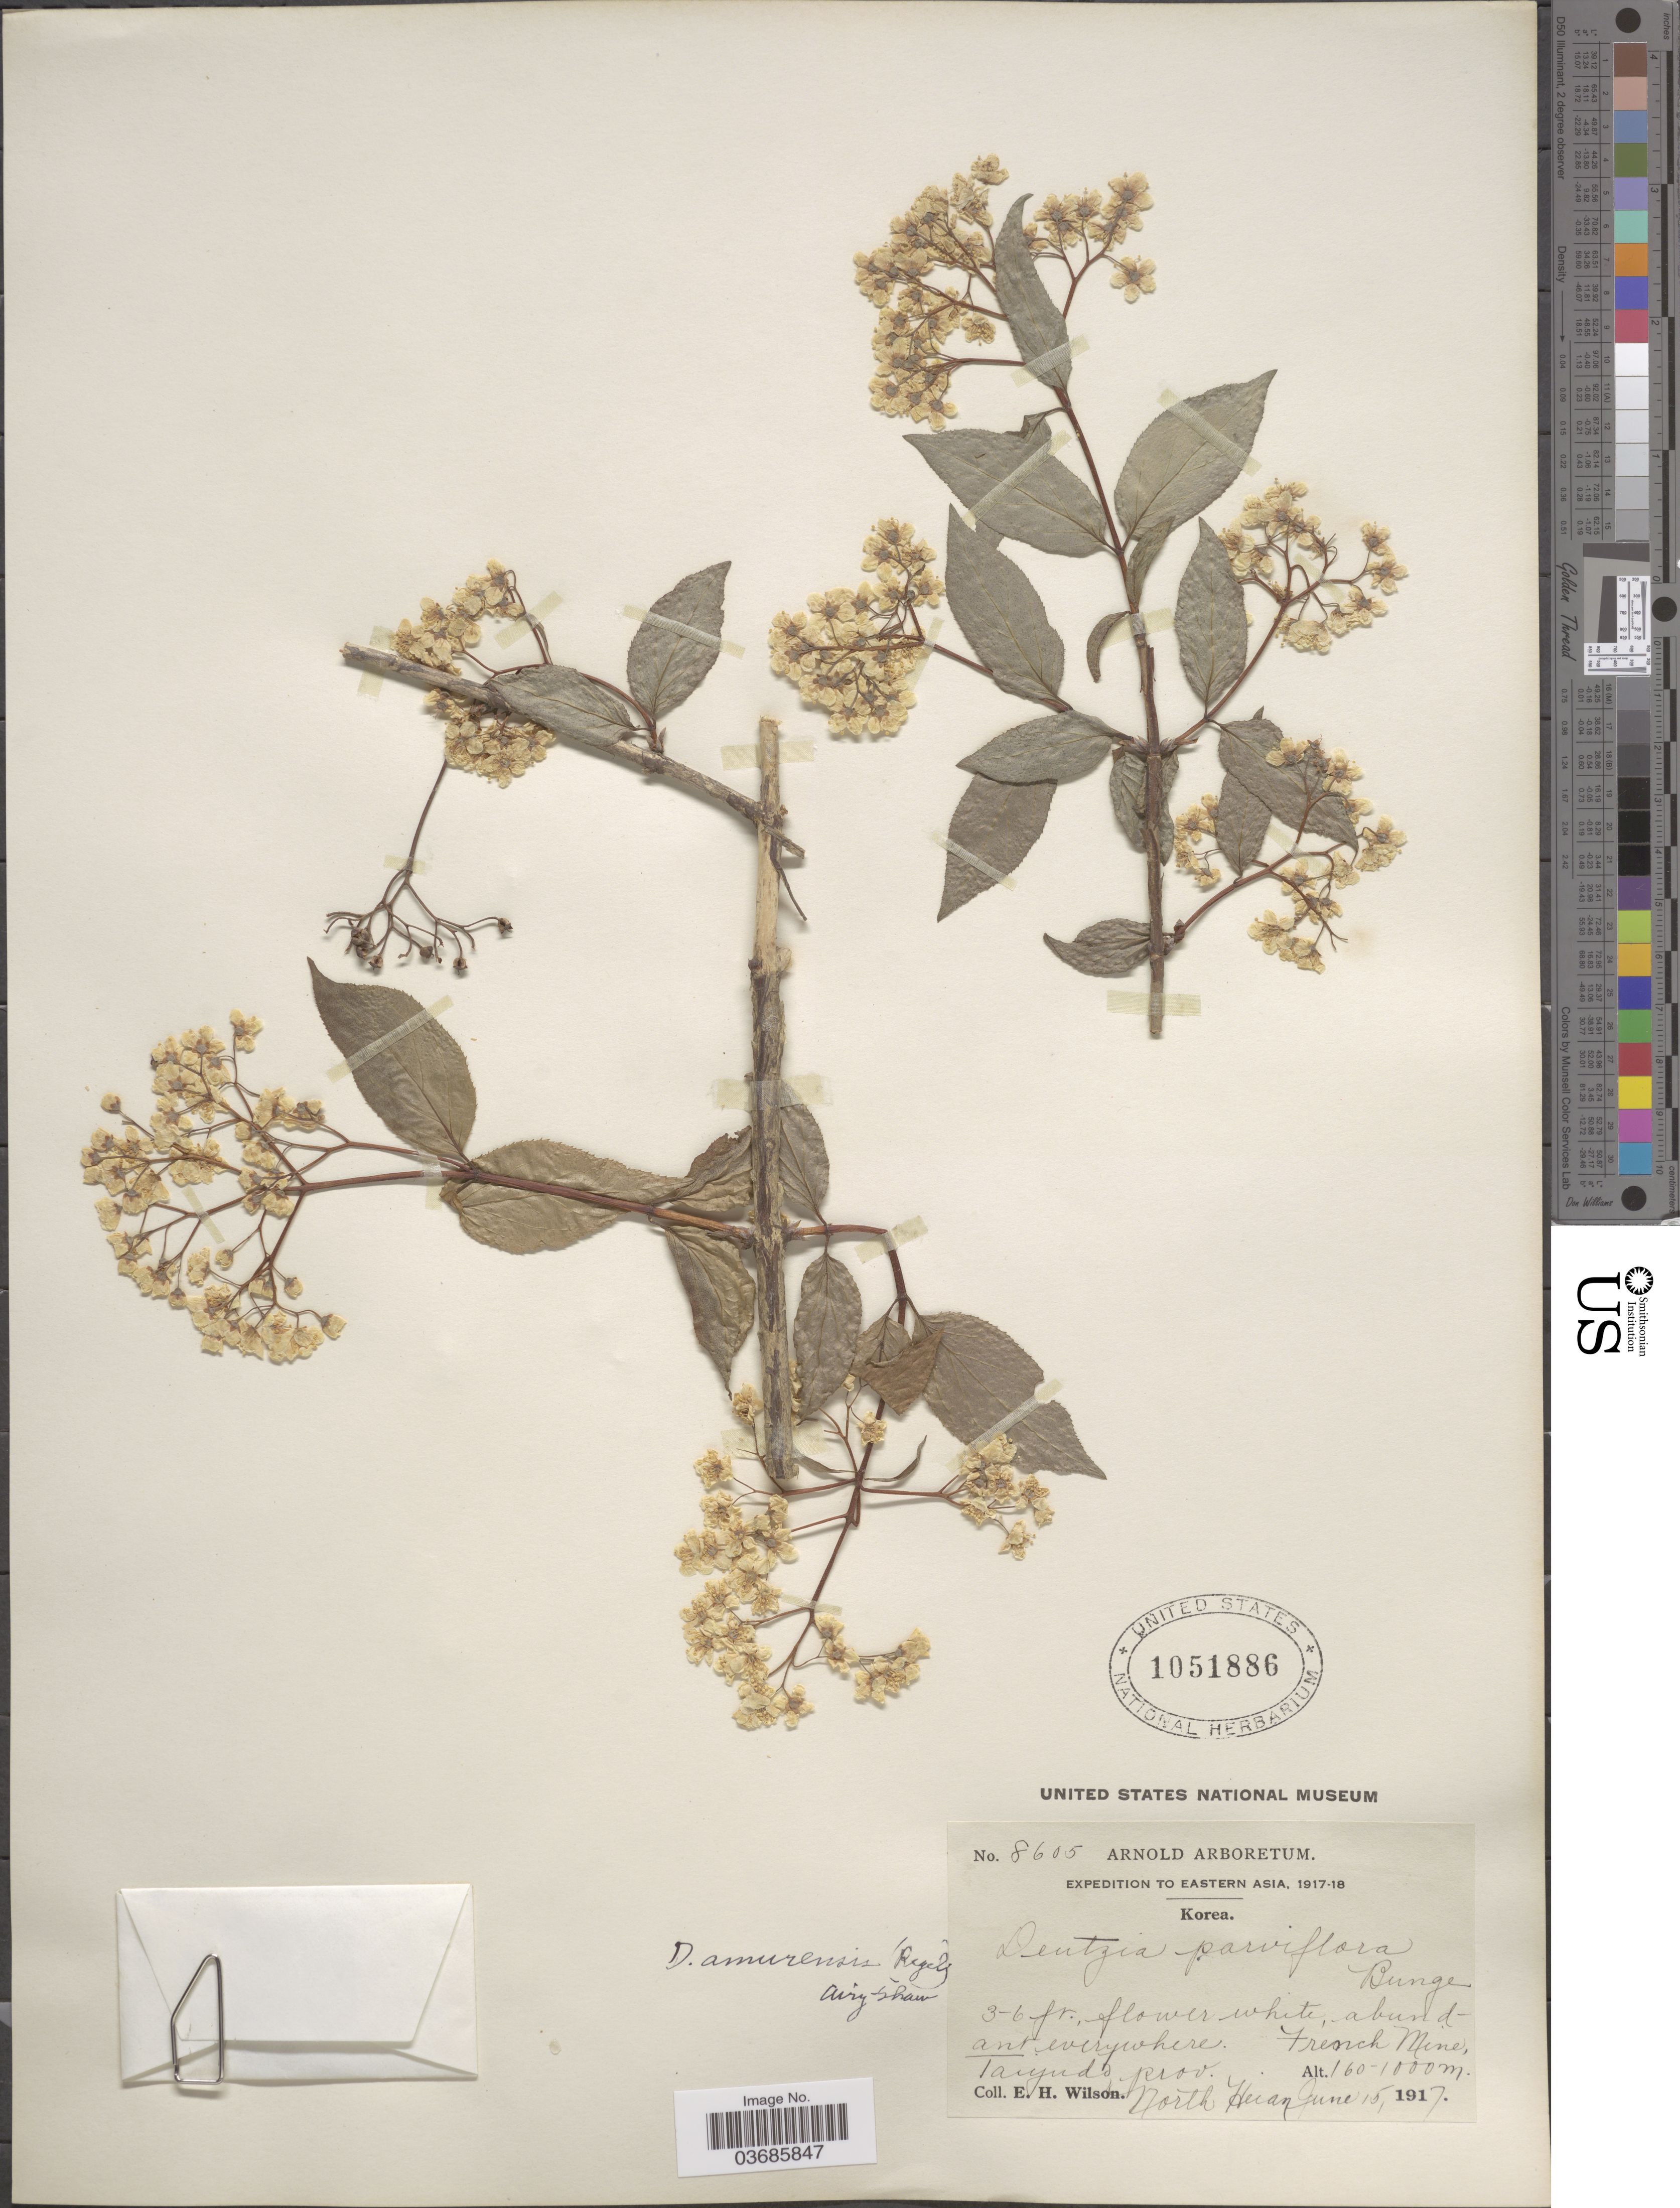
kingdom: Plantae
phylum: Tracheophyta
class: Magnoliopsida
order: Cornales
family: Hydrangeaceae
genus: Deutzia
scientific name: Deutzia amurensis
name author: (Regel) Airy Shaw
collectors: E. Wilson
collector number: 8605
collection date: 1917-06-15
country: North Korea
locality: Expedition to Eastern Asia, 1917-18. French Mine, Taiyudo, prov. North Heian.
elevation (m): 160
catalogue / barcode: US 1051886